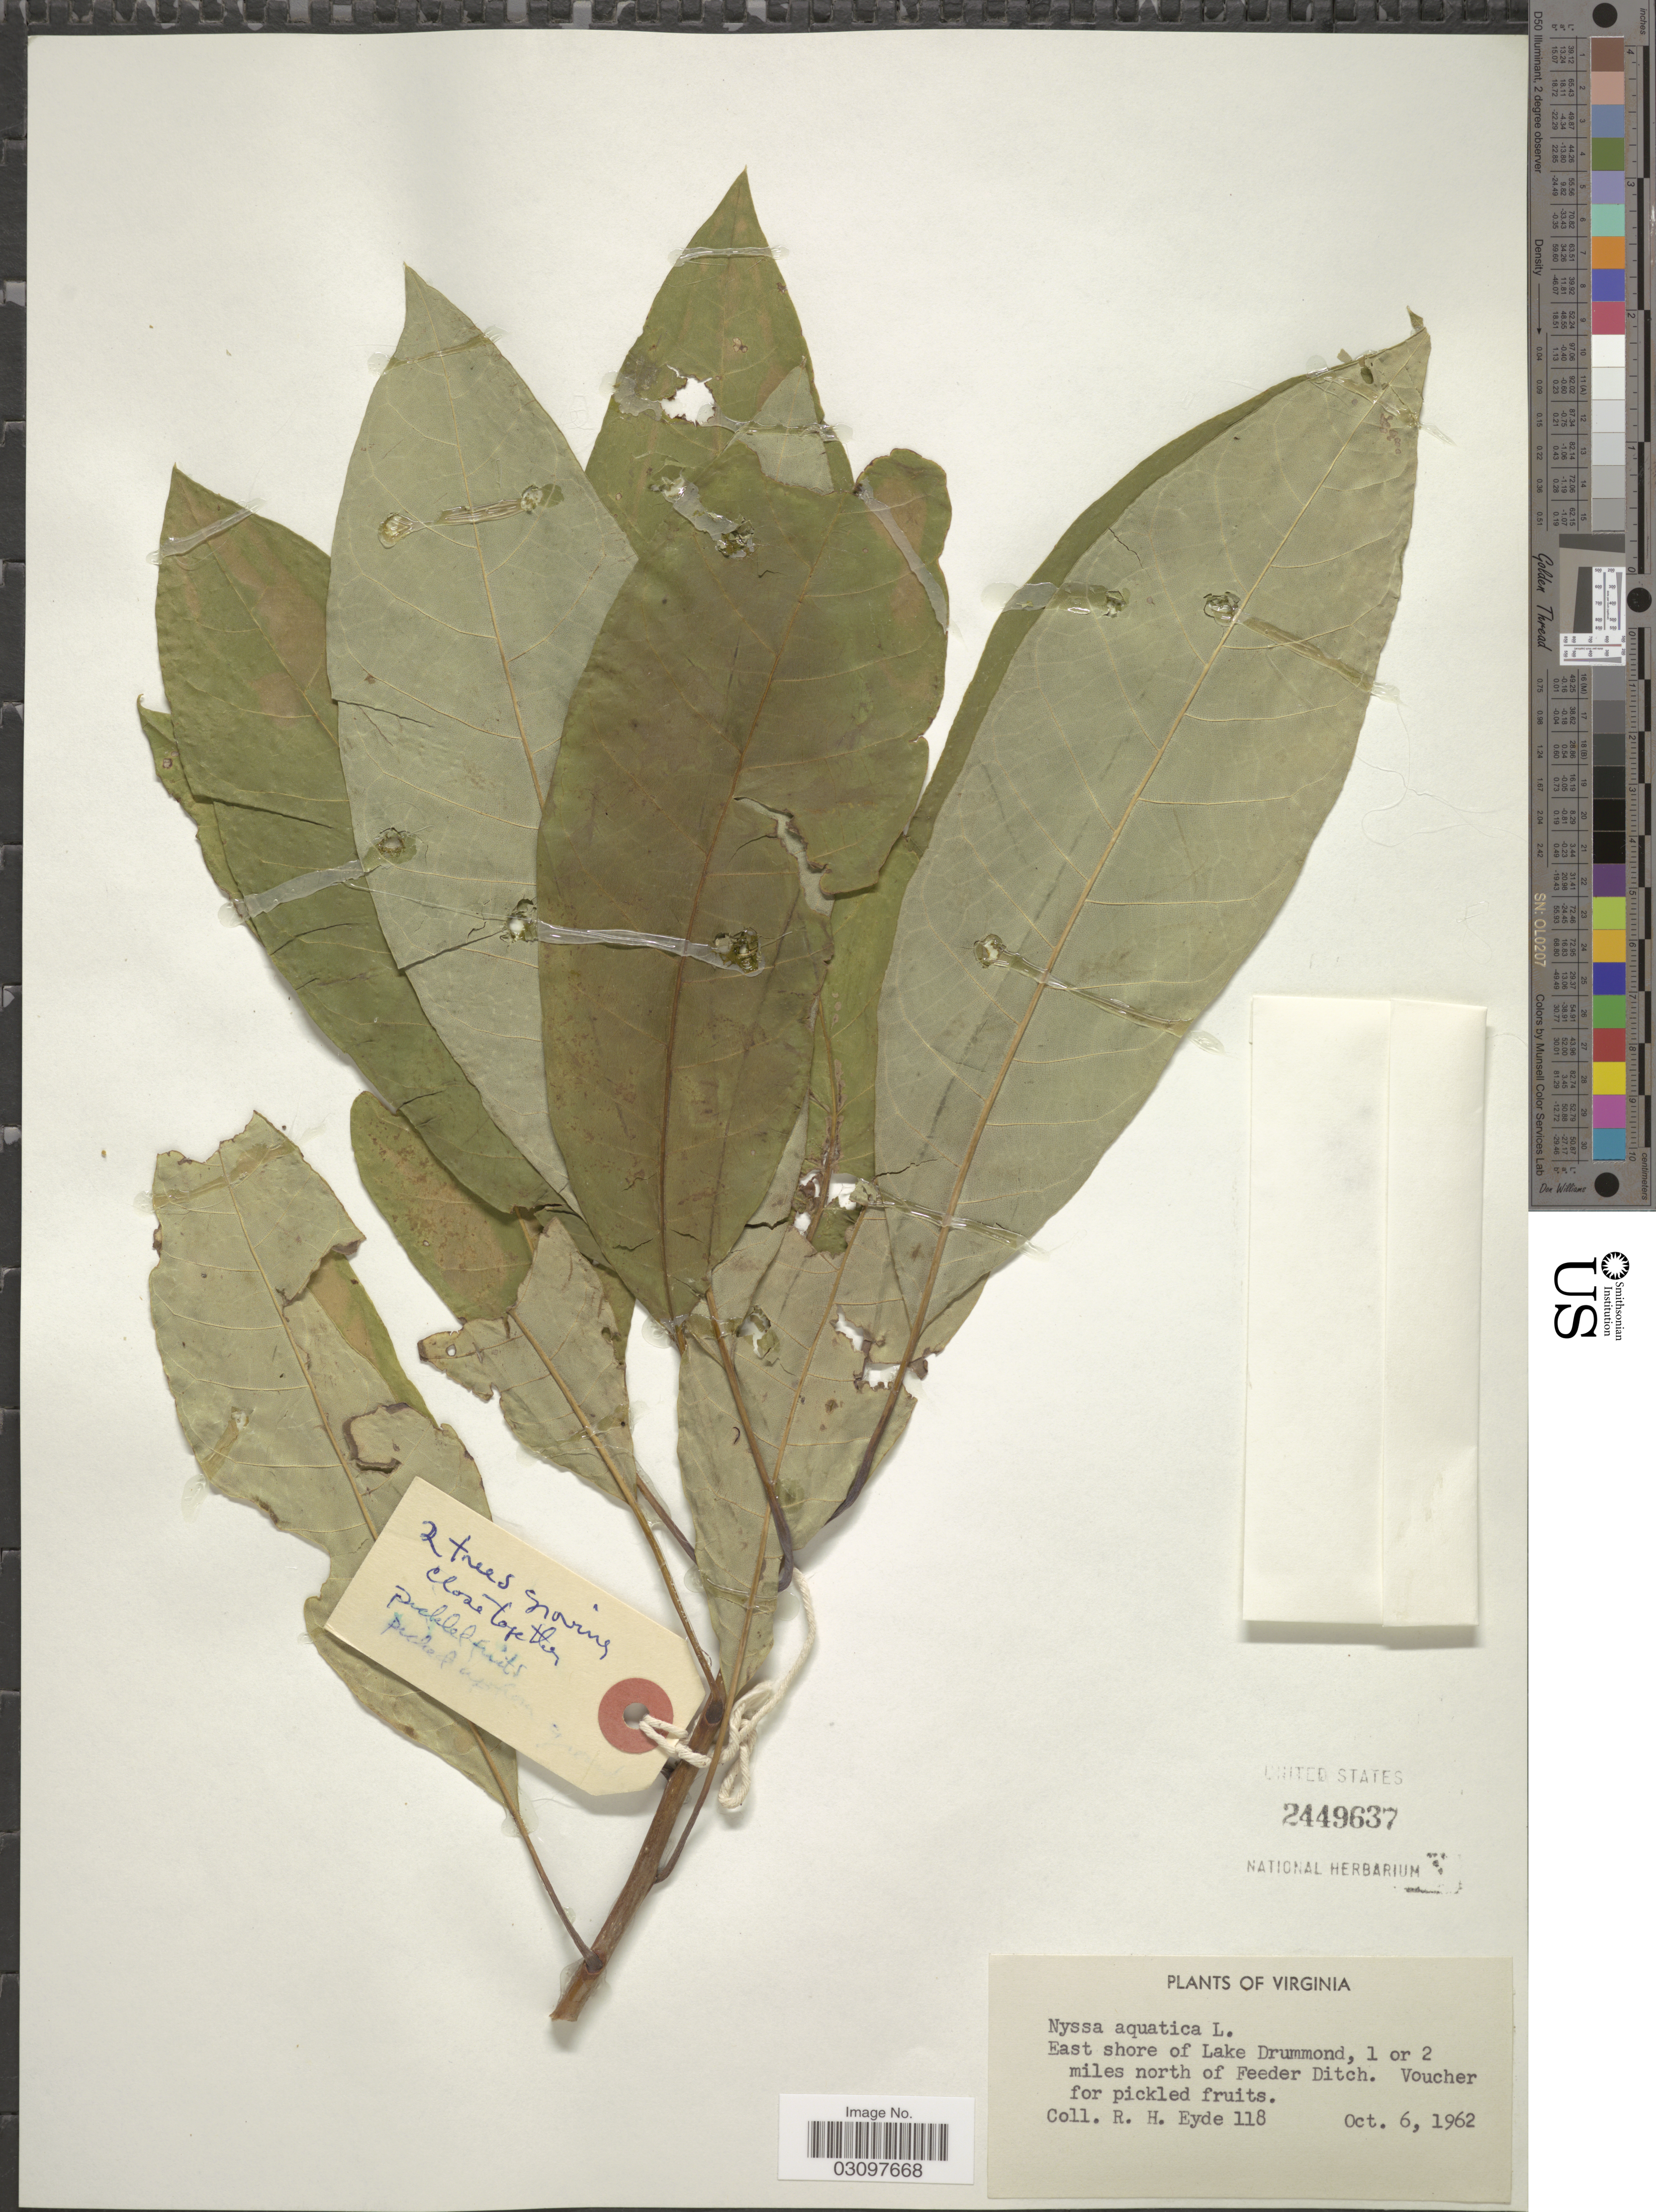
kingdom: Plantae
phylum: Tracheophyta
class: Magnoliopsida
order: Cornales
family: Nyssaceae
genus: Nyssa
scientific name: Nyssa aquatica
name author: L.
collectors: R. H. Eyde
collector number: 118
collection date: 1962-10-06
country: United States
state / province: Virginia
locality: East shore of Lake Drummond, 1 or 2 miles north of Feeder Ditch.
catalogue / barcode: US 2449637